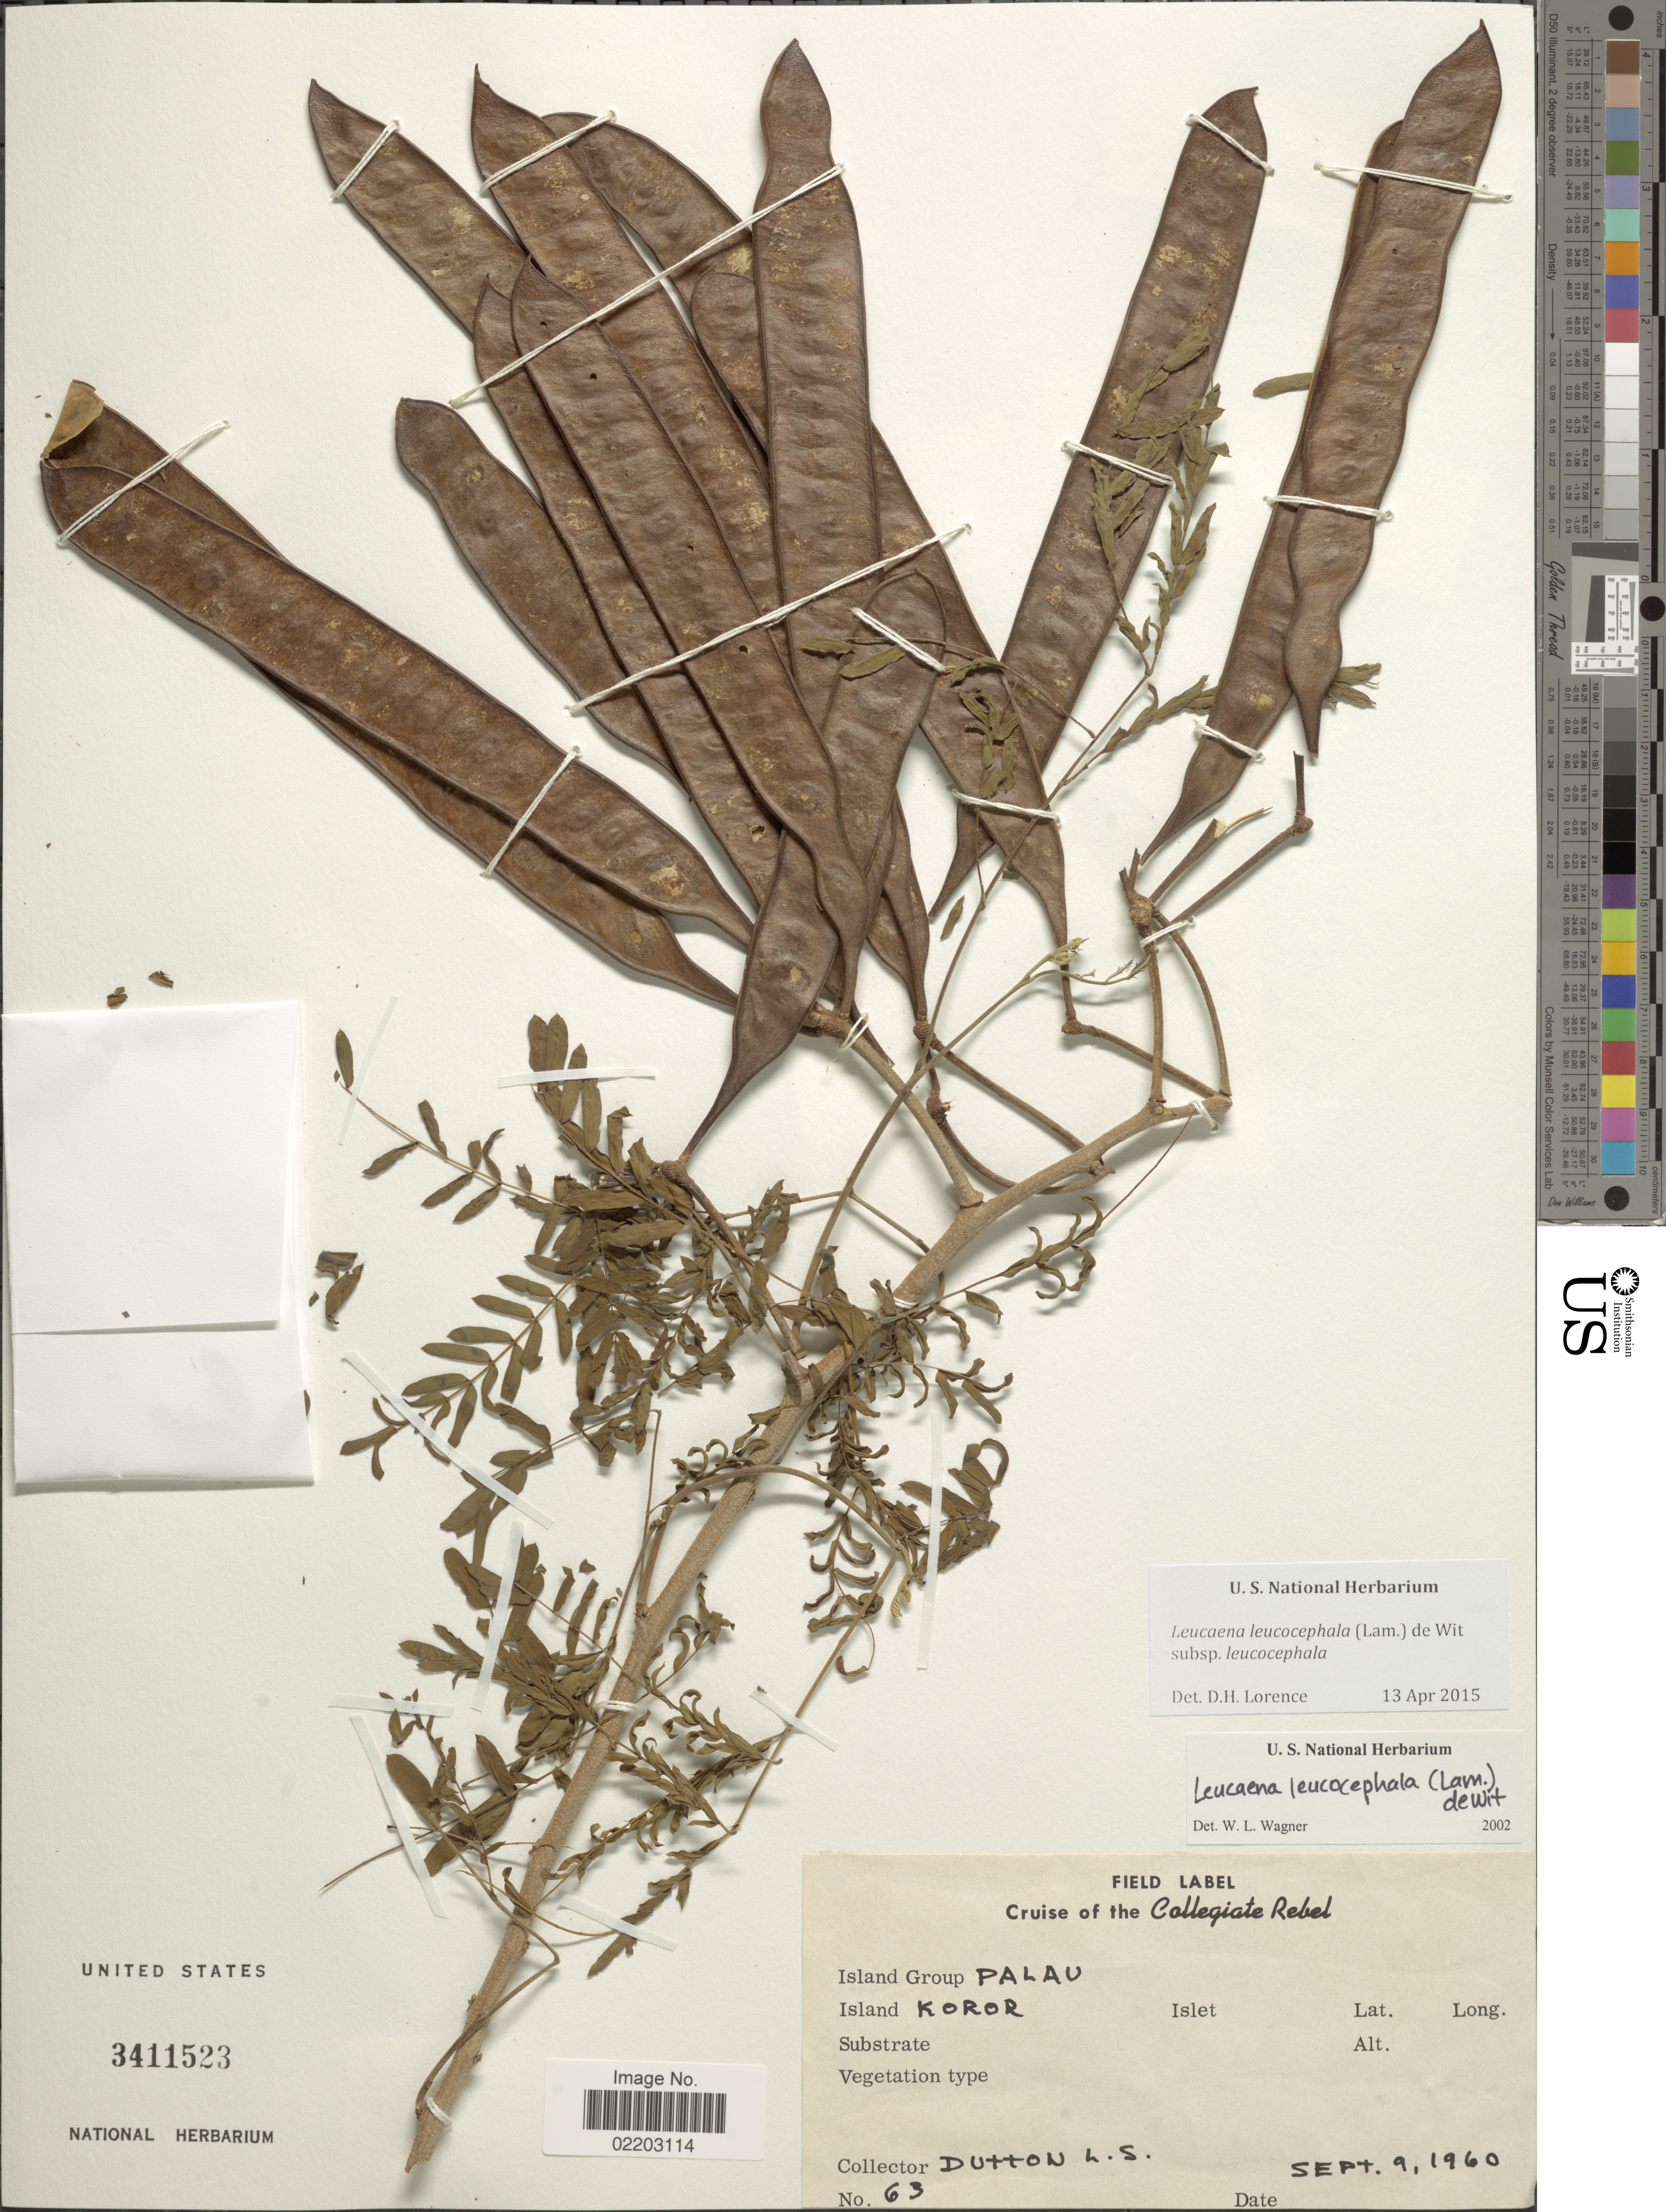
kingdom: Plantae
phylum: Tracheophyta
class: Magnoliopsida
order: Fabales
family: Fabaceae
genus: Leucaena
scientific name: Leucaena leucocephala subsp. leucocephala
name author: (Lam.) de Wit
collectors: L. Dutton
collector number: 63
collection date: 1960-09-09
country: Palau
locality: Island group Palau. Island Koror.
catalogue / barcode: US 3411523